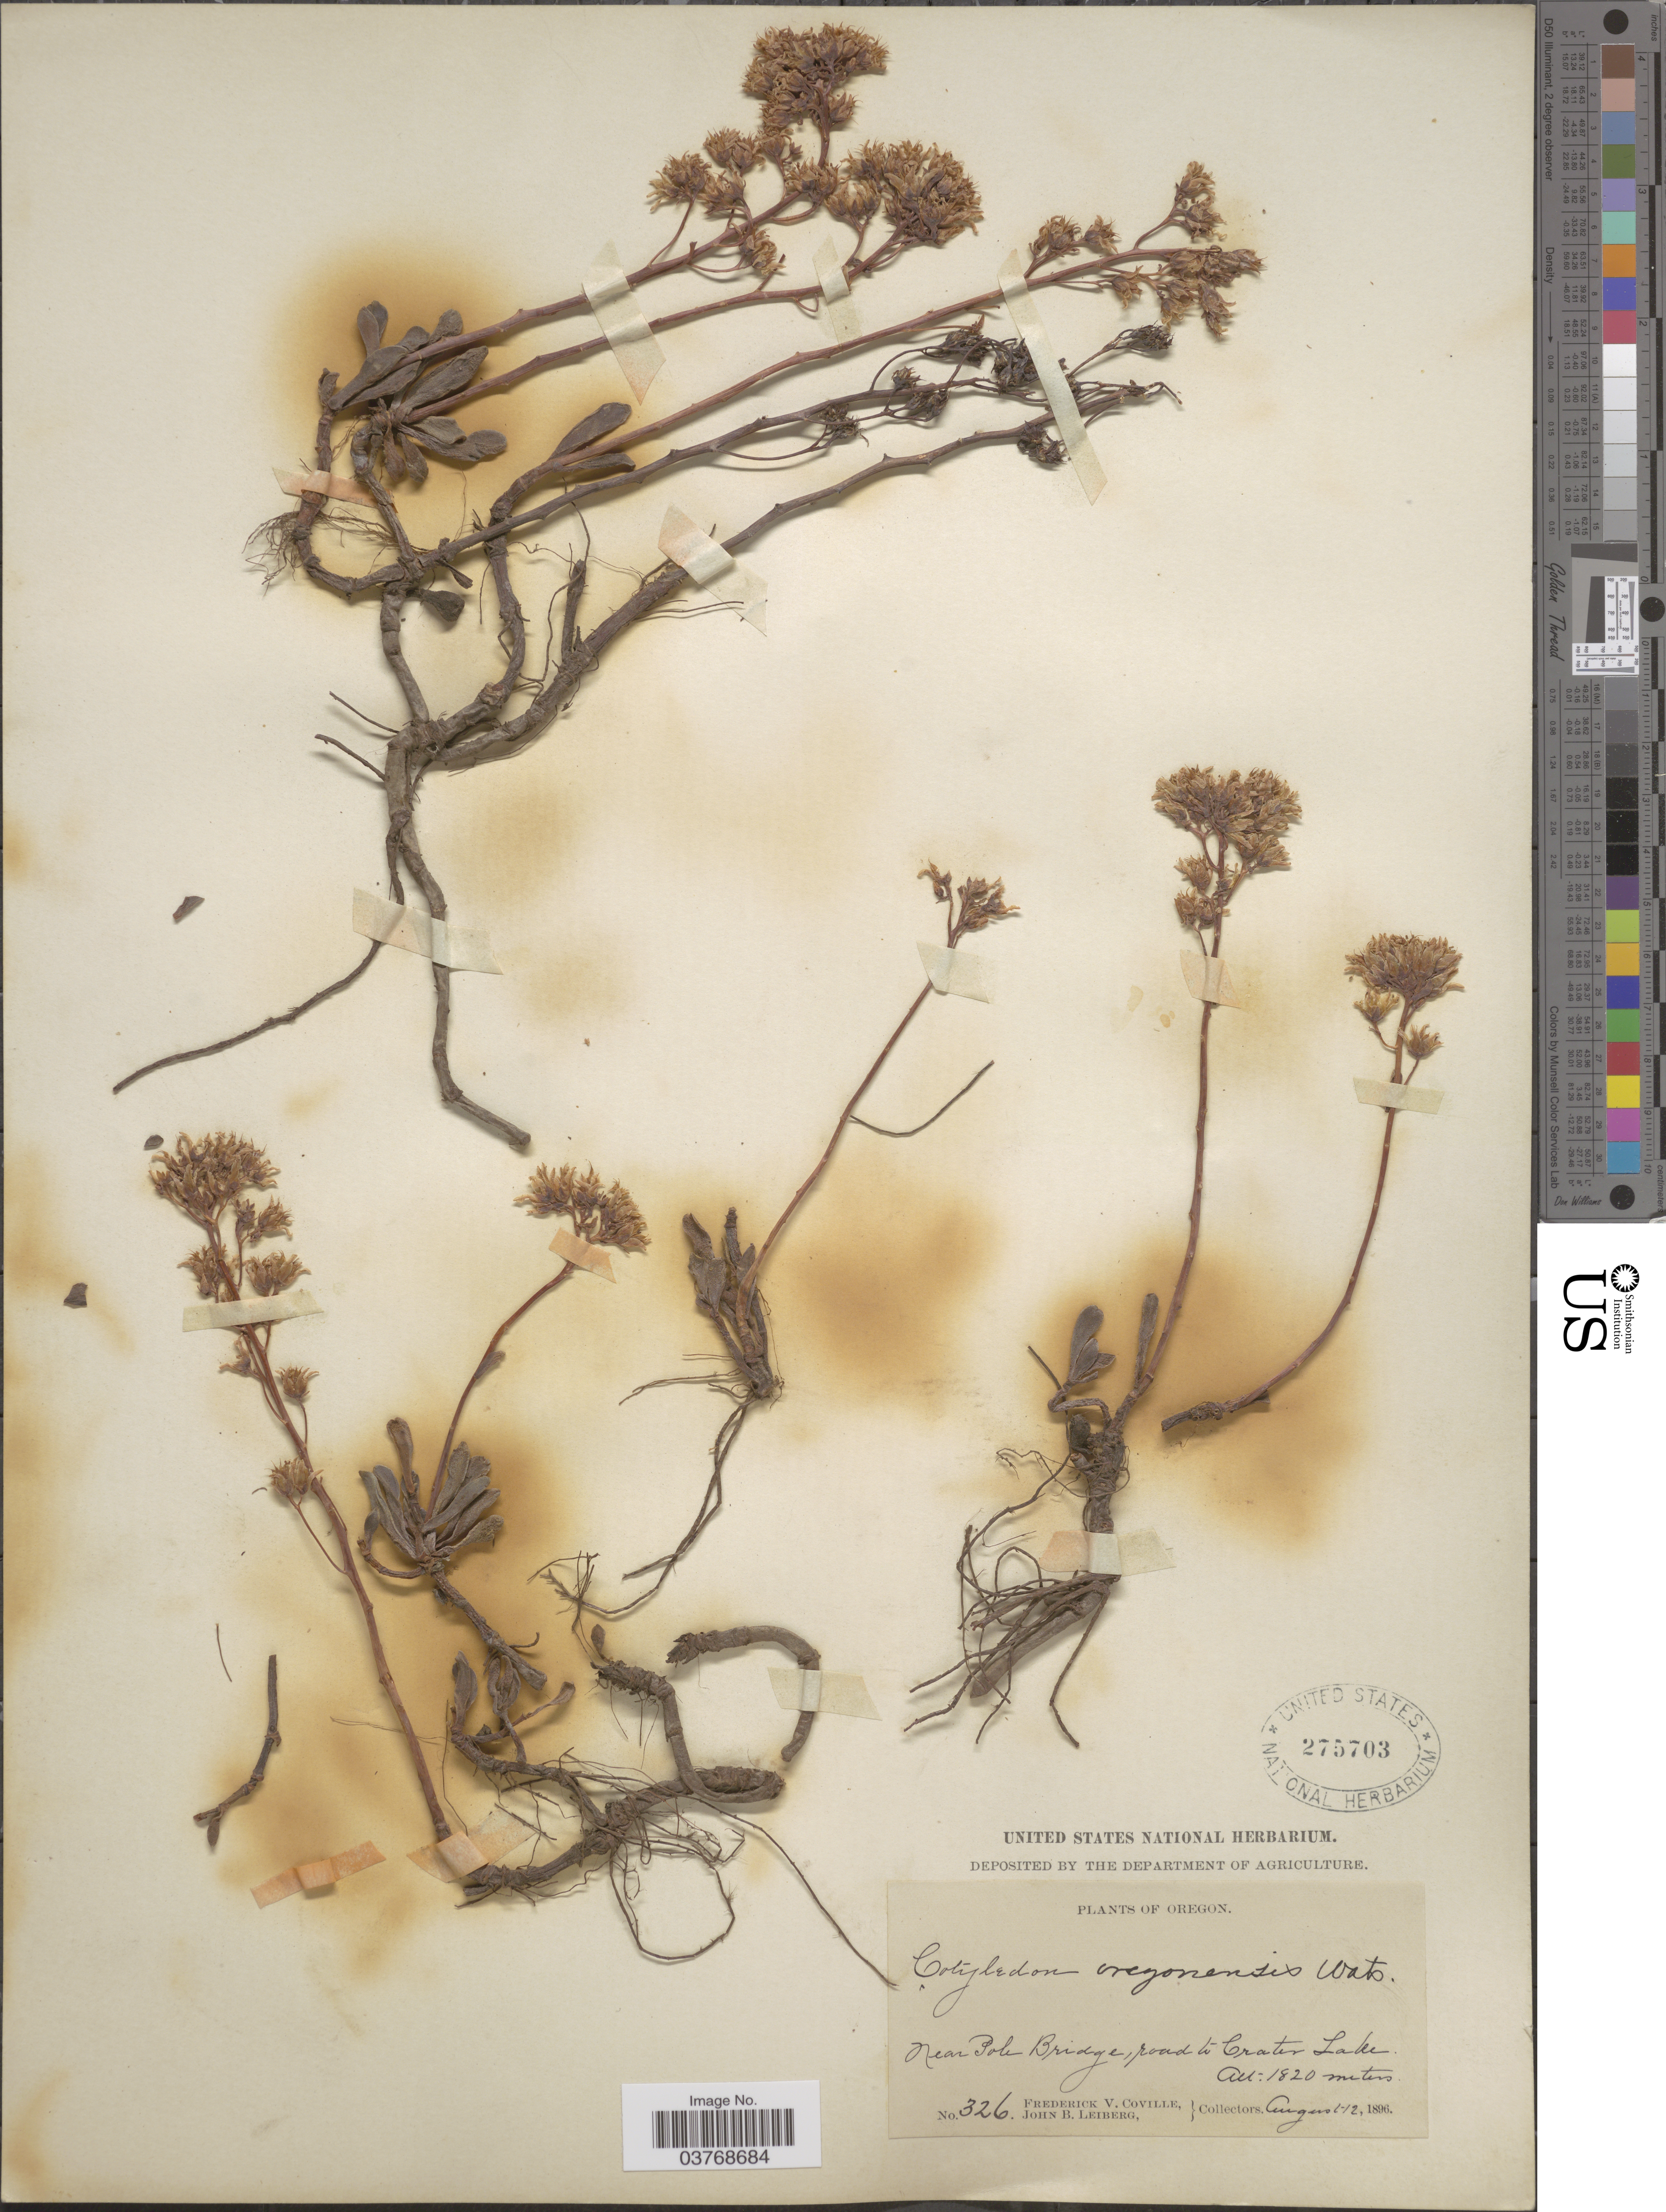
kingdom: Plantae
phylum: Tracheophyta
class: Magnoliopsida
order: Saxifragales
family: Crassulaceae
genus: Sedum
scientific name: Sedum oregonense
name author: (S. Watson) M. Peck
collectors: F. V. Coville & J. B. Leiberg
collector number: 326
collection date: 1896-08-12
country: United States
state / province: Oregon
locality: Near Pole Bridge, road to Crater Lake.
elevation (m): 1820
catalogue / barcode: US 275703